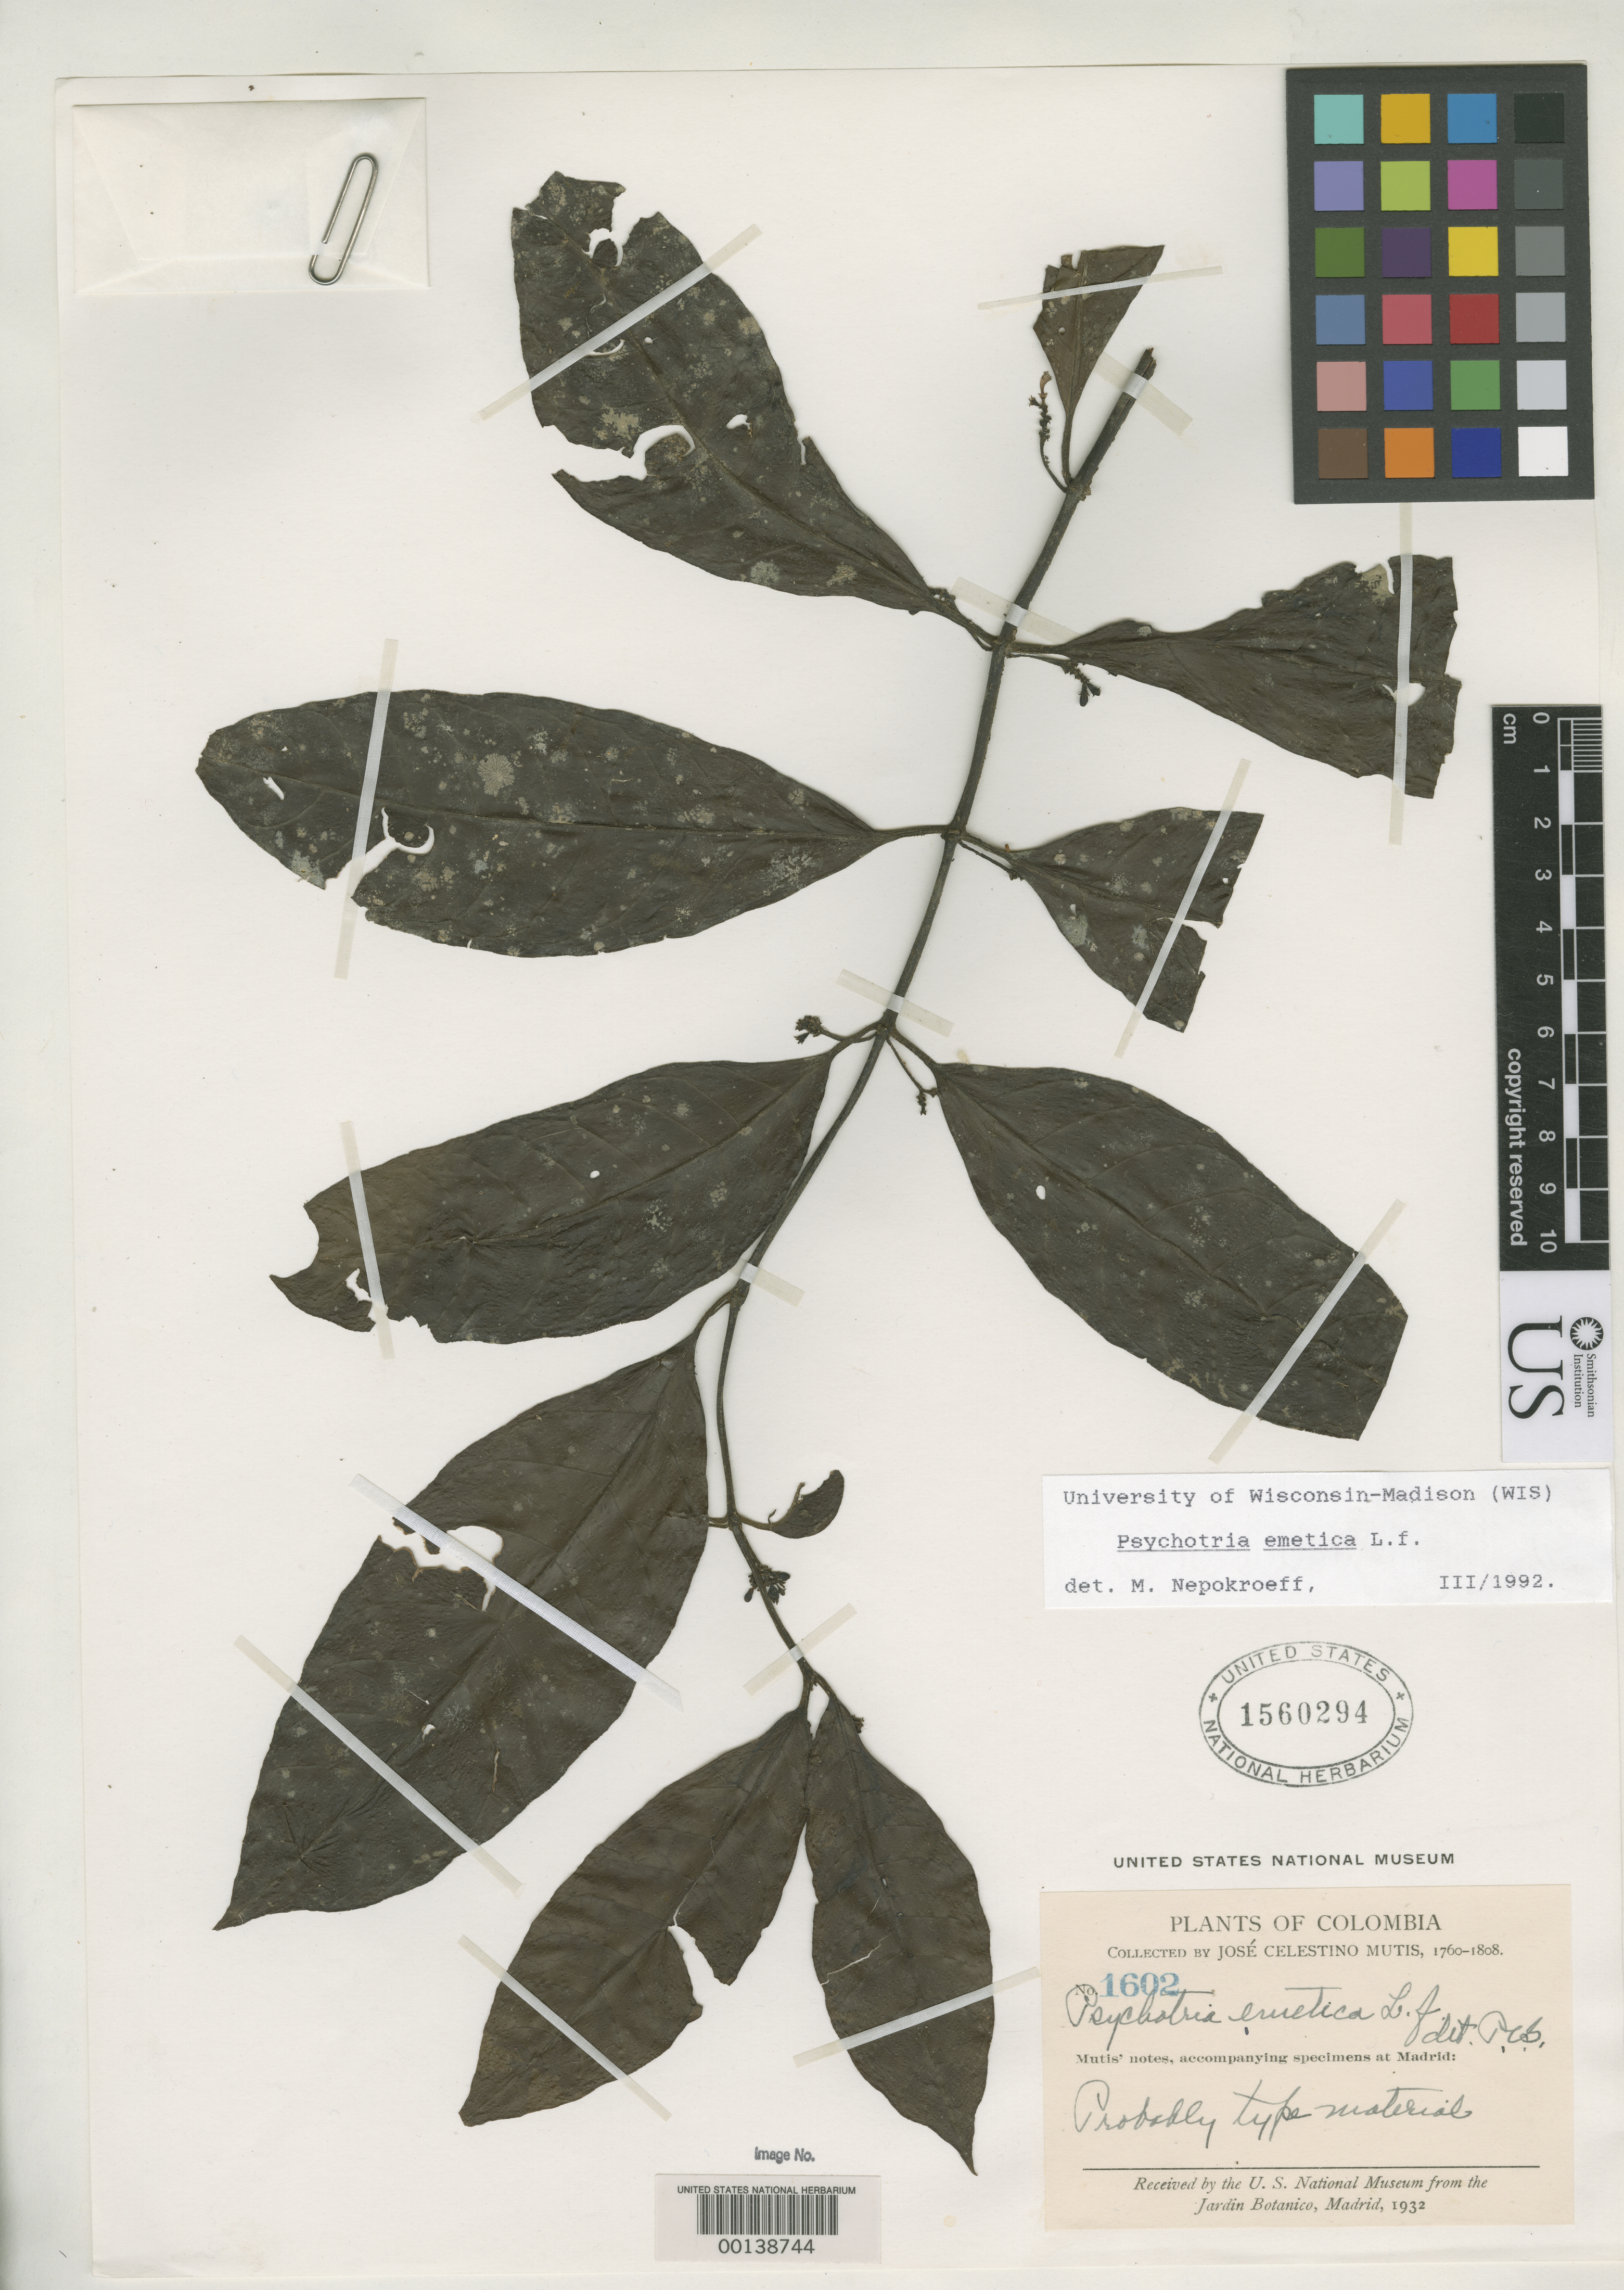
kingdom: Plantae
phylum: Tracheophyta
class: Magnoliopsida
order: Gentianales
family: Rubiaceae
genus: Psychotria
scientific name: Psychotria emetica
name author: L. f.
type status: Possible Isotype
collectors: J. C. B. Mutis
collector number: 1602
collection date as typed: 1760 to -- --- 1808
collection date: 1760/1808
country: Colombia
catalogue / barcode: US 1560294